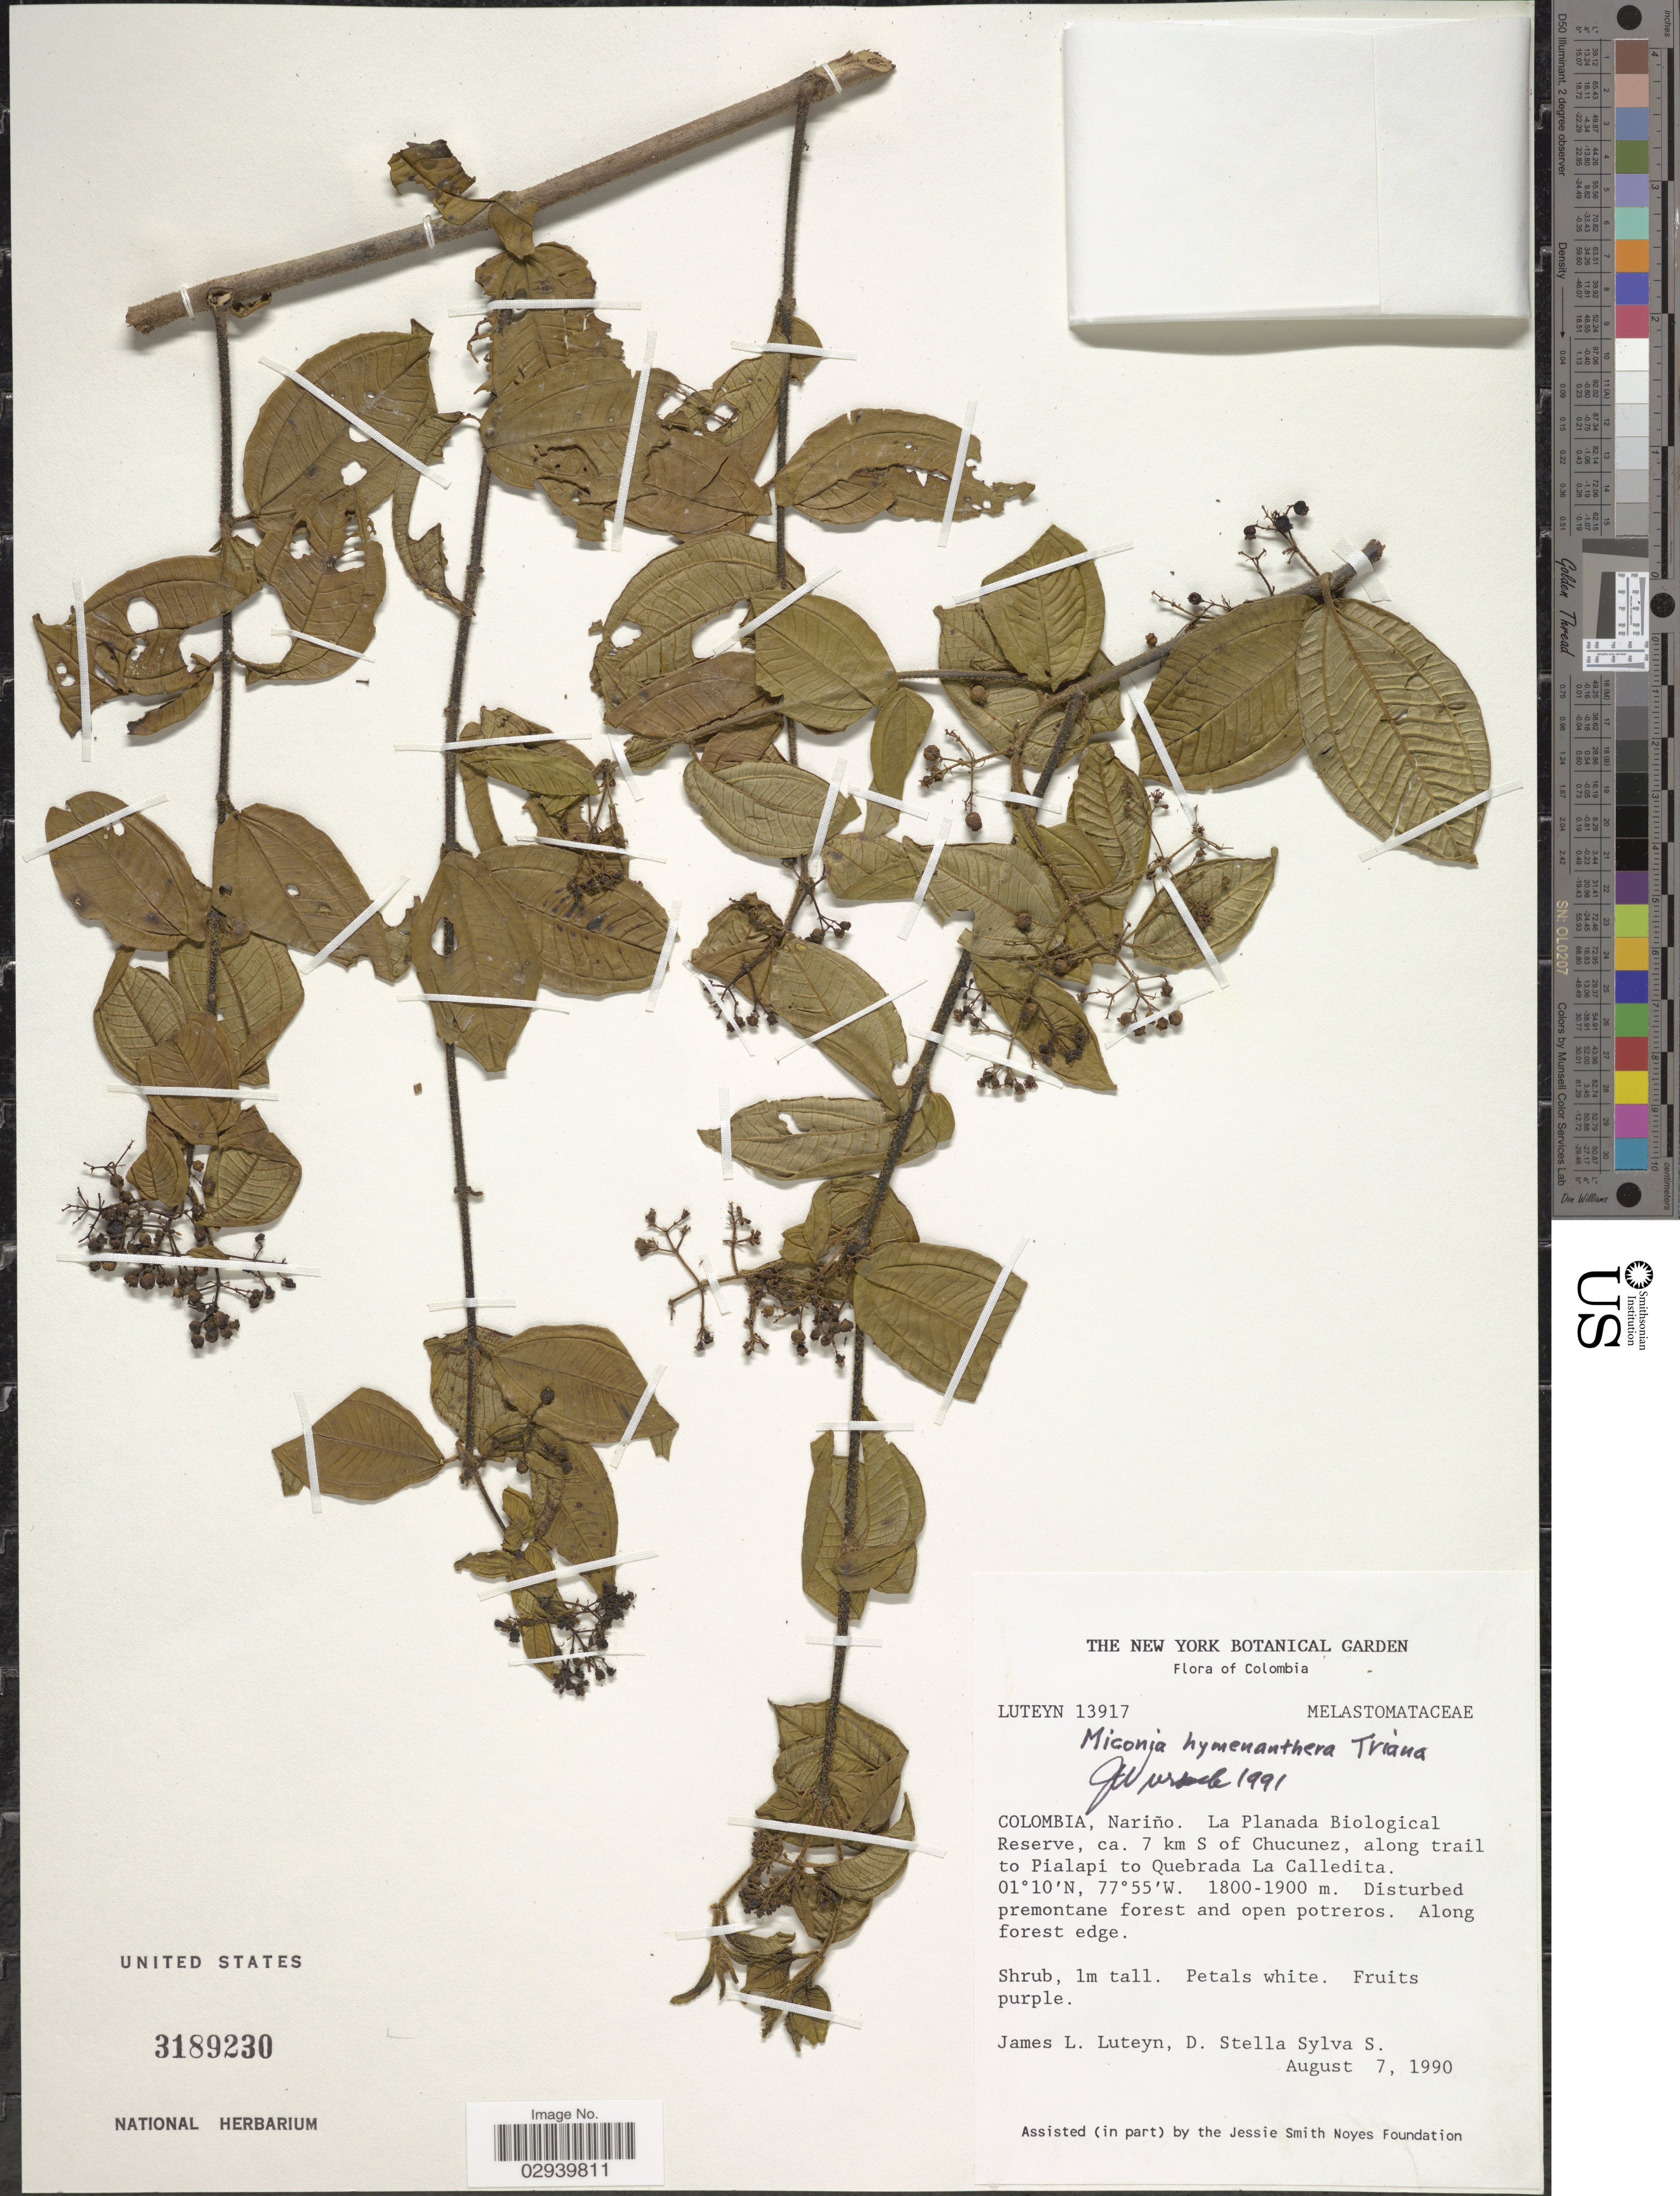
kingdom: Plantae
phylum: Tracheophyta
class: Magnoliopsida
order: Myrtales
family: Melastomataceae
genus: Miconia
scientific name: Miconia hymenanthera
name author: Triana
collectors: J. L. Luteyn & Stella Sylva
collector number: LUTEYN13917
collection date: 1990-08-07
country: Colombia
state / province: Nariño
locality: Nariño. La Planada Biological Reserve, ca. 7 km S of Chucunez, along trail to Pialapi to Quebrada La Calledita.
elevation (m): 1800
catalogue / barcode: US 3189230